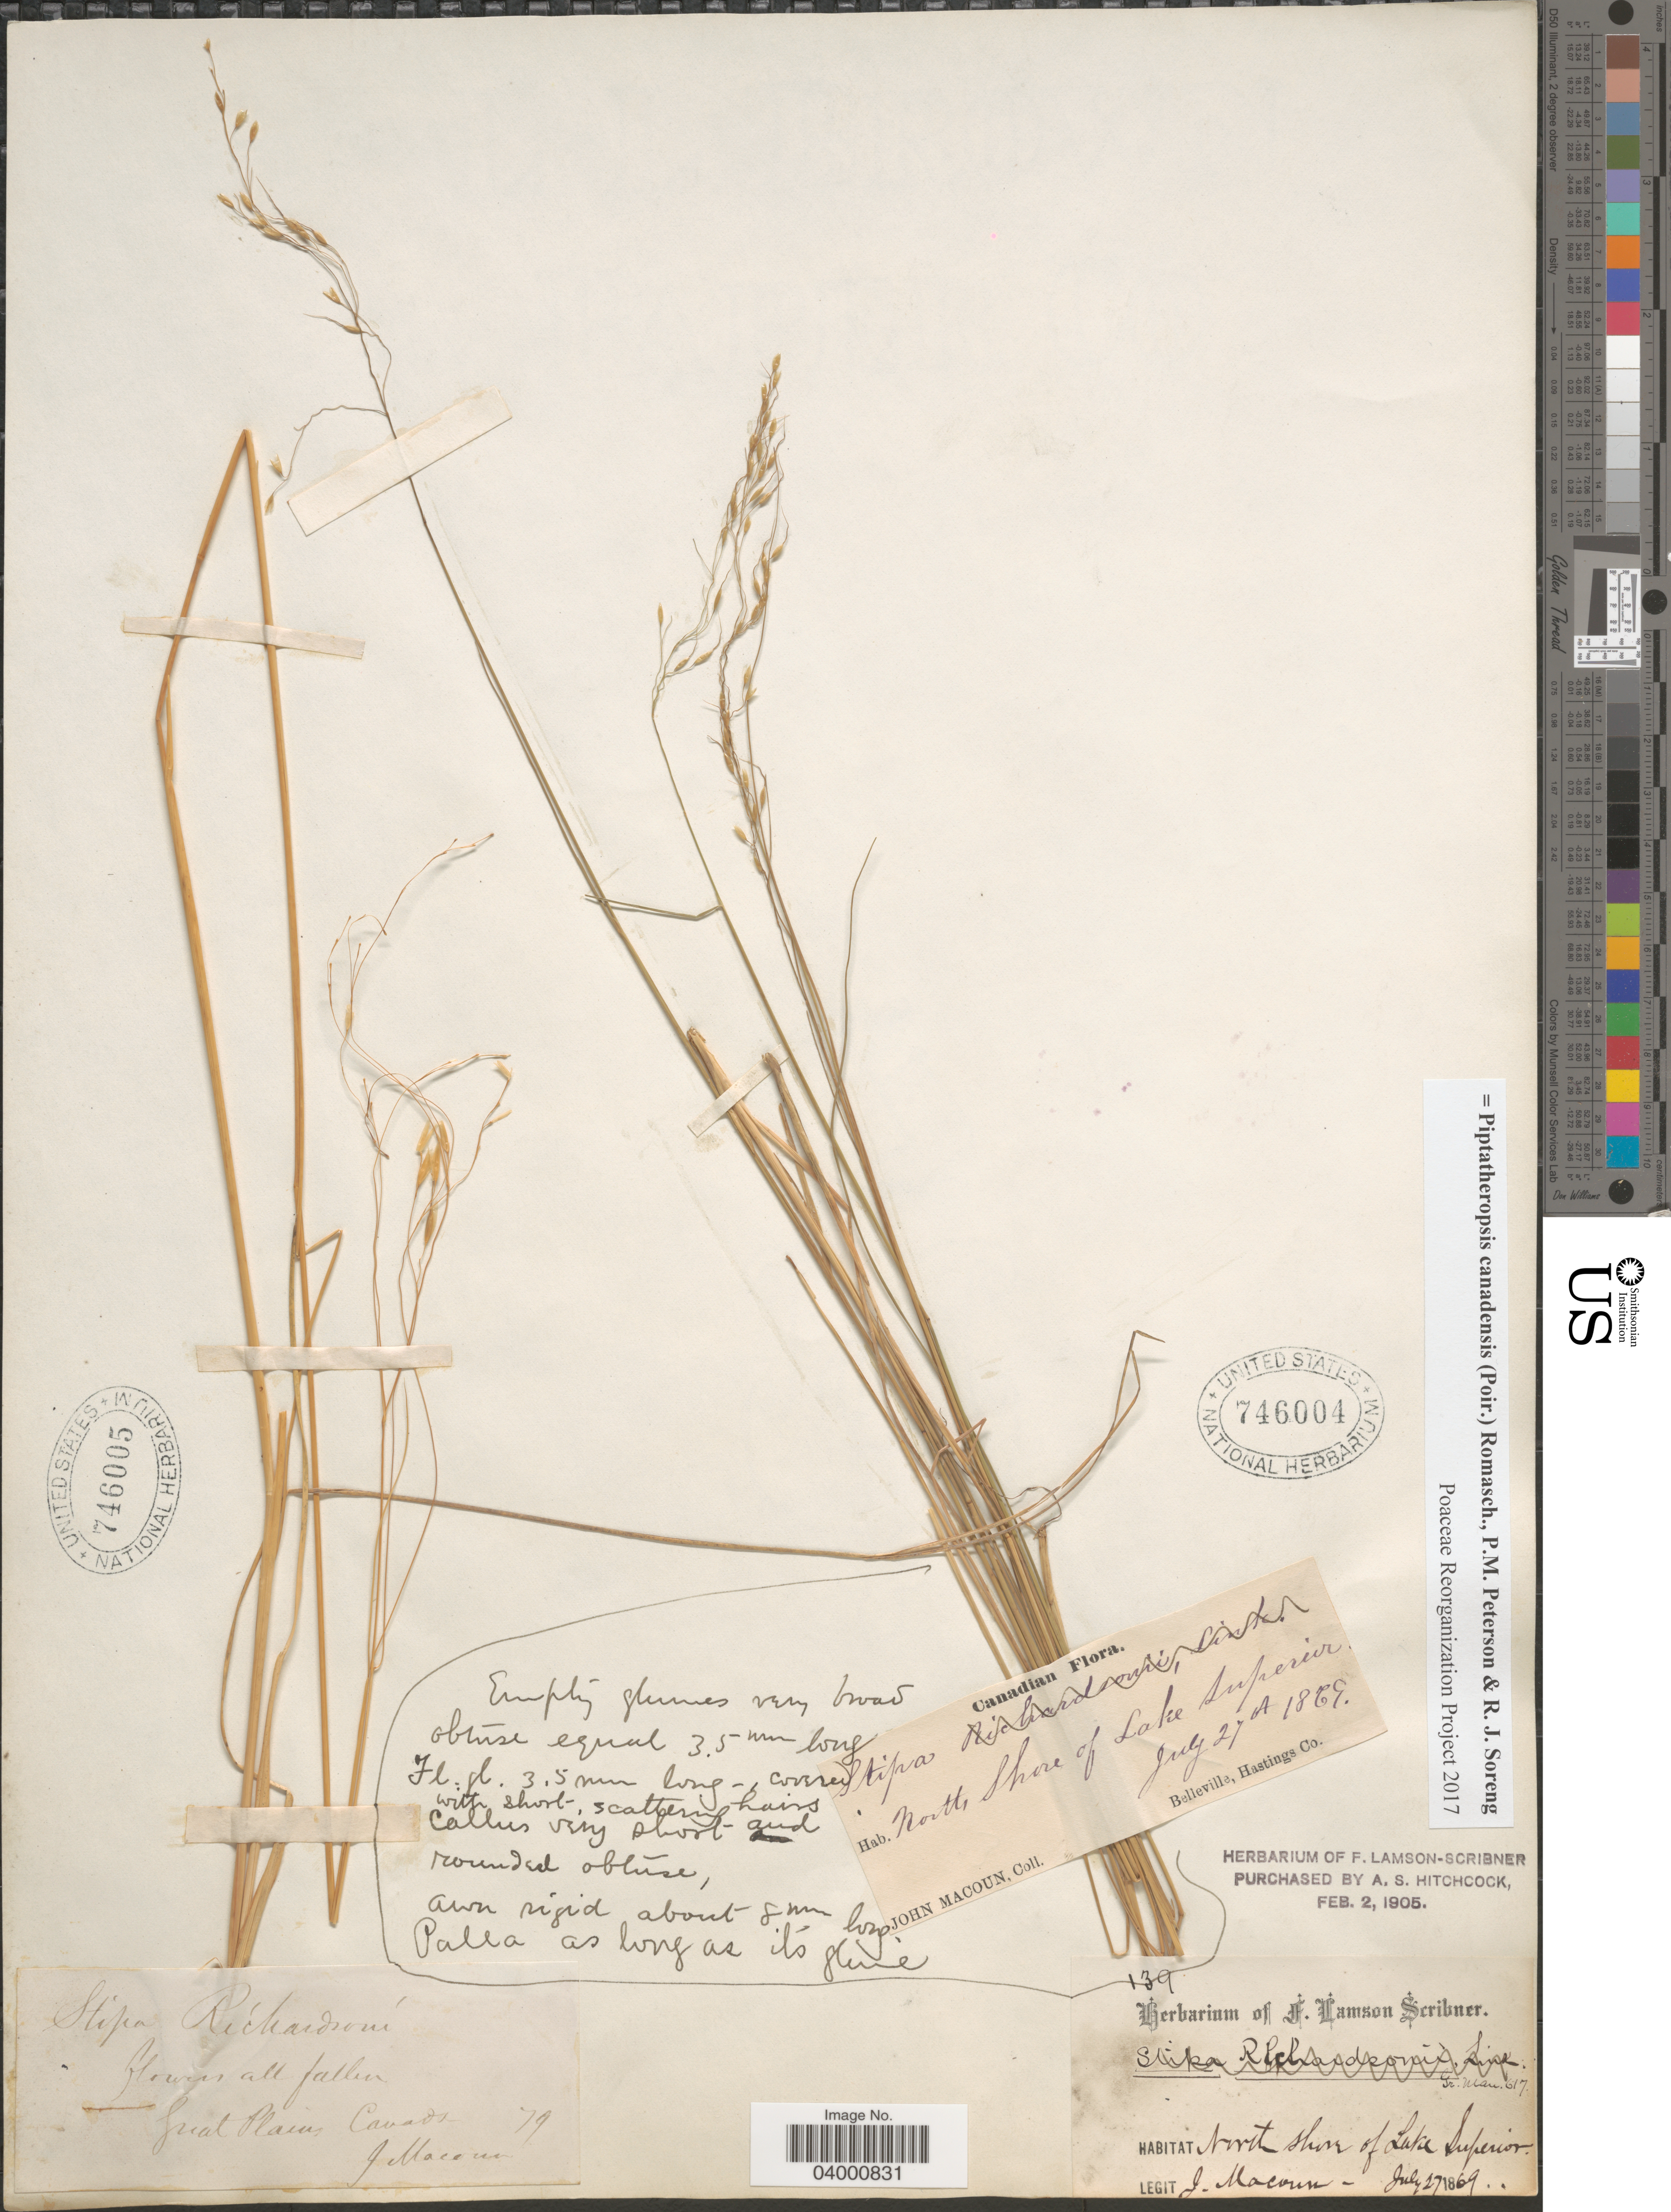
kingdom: Plantae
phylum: Tracheophyta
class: Liliopsida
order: Poales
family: Poaceae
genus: Piptatheropsis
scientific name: Piptatheropsis canadensis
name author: (Poir.) Romasch. et al.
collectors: J. Macoun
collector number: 139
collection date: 1869-07-27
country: Canada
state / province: Ontario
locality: North Shore of Lake Superior.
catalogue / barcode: US 746004-2